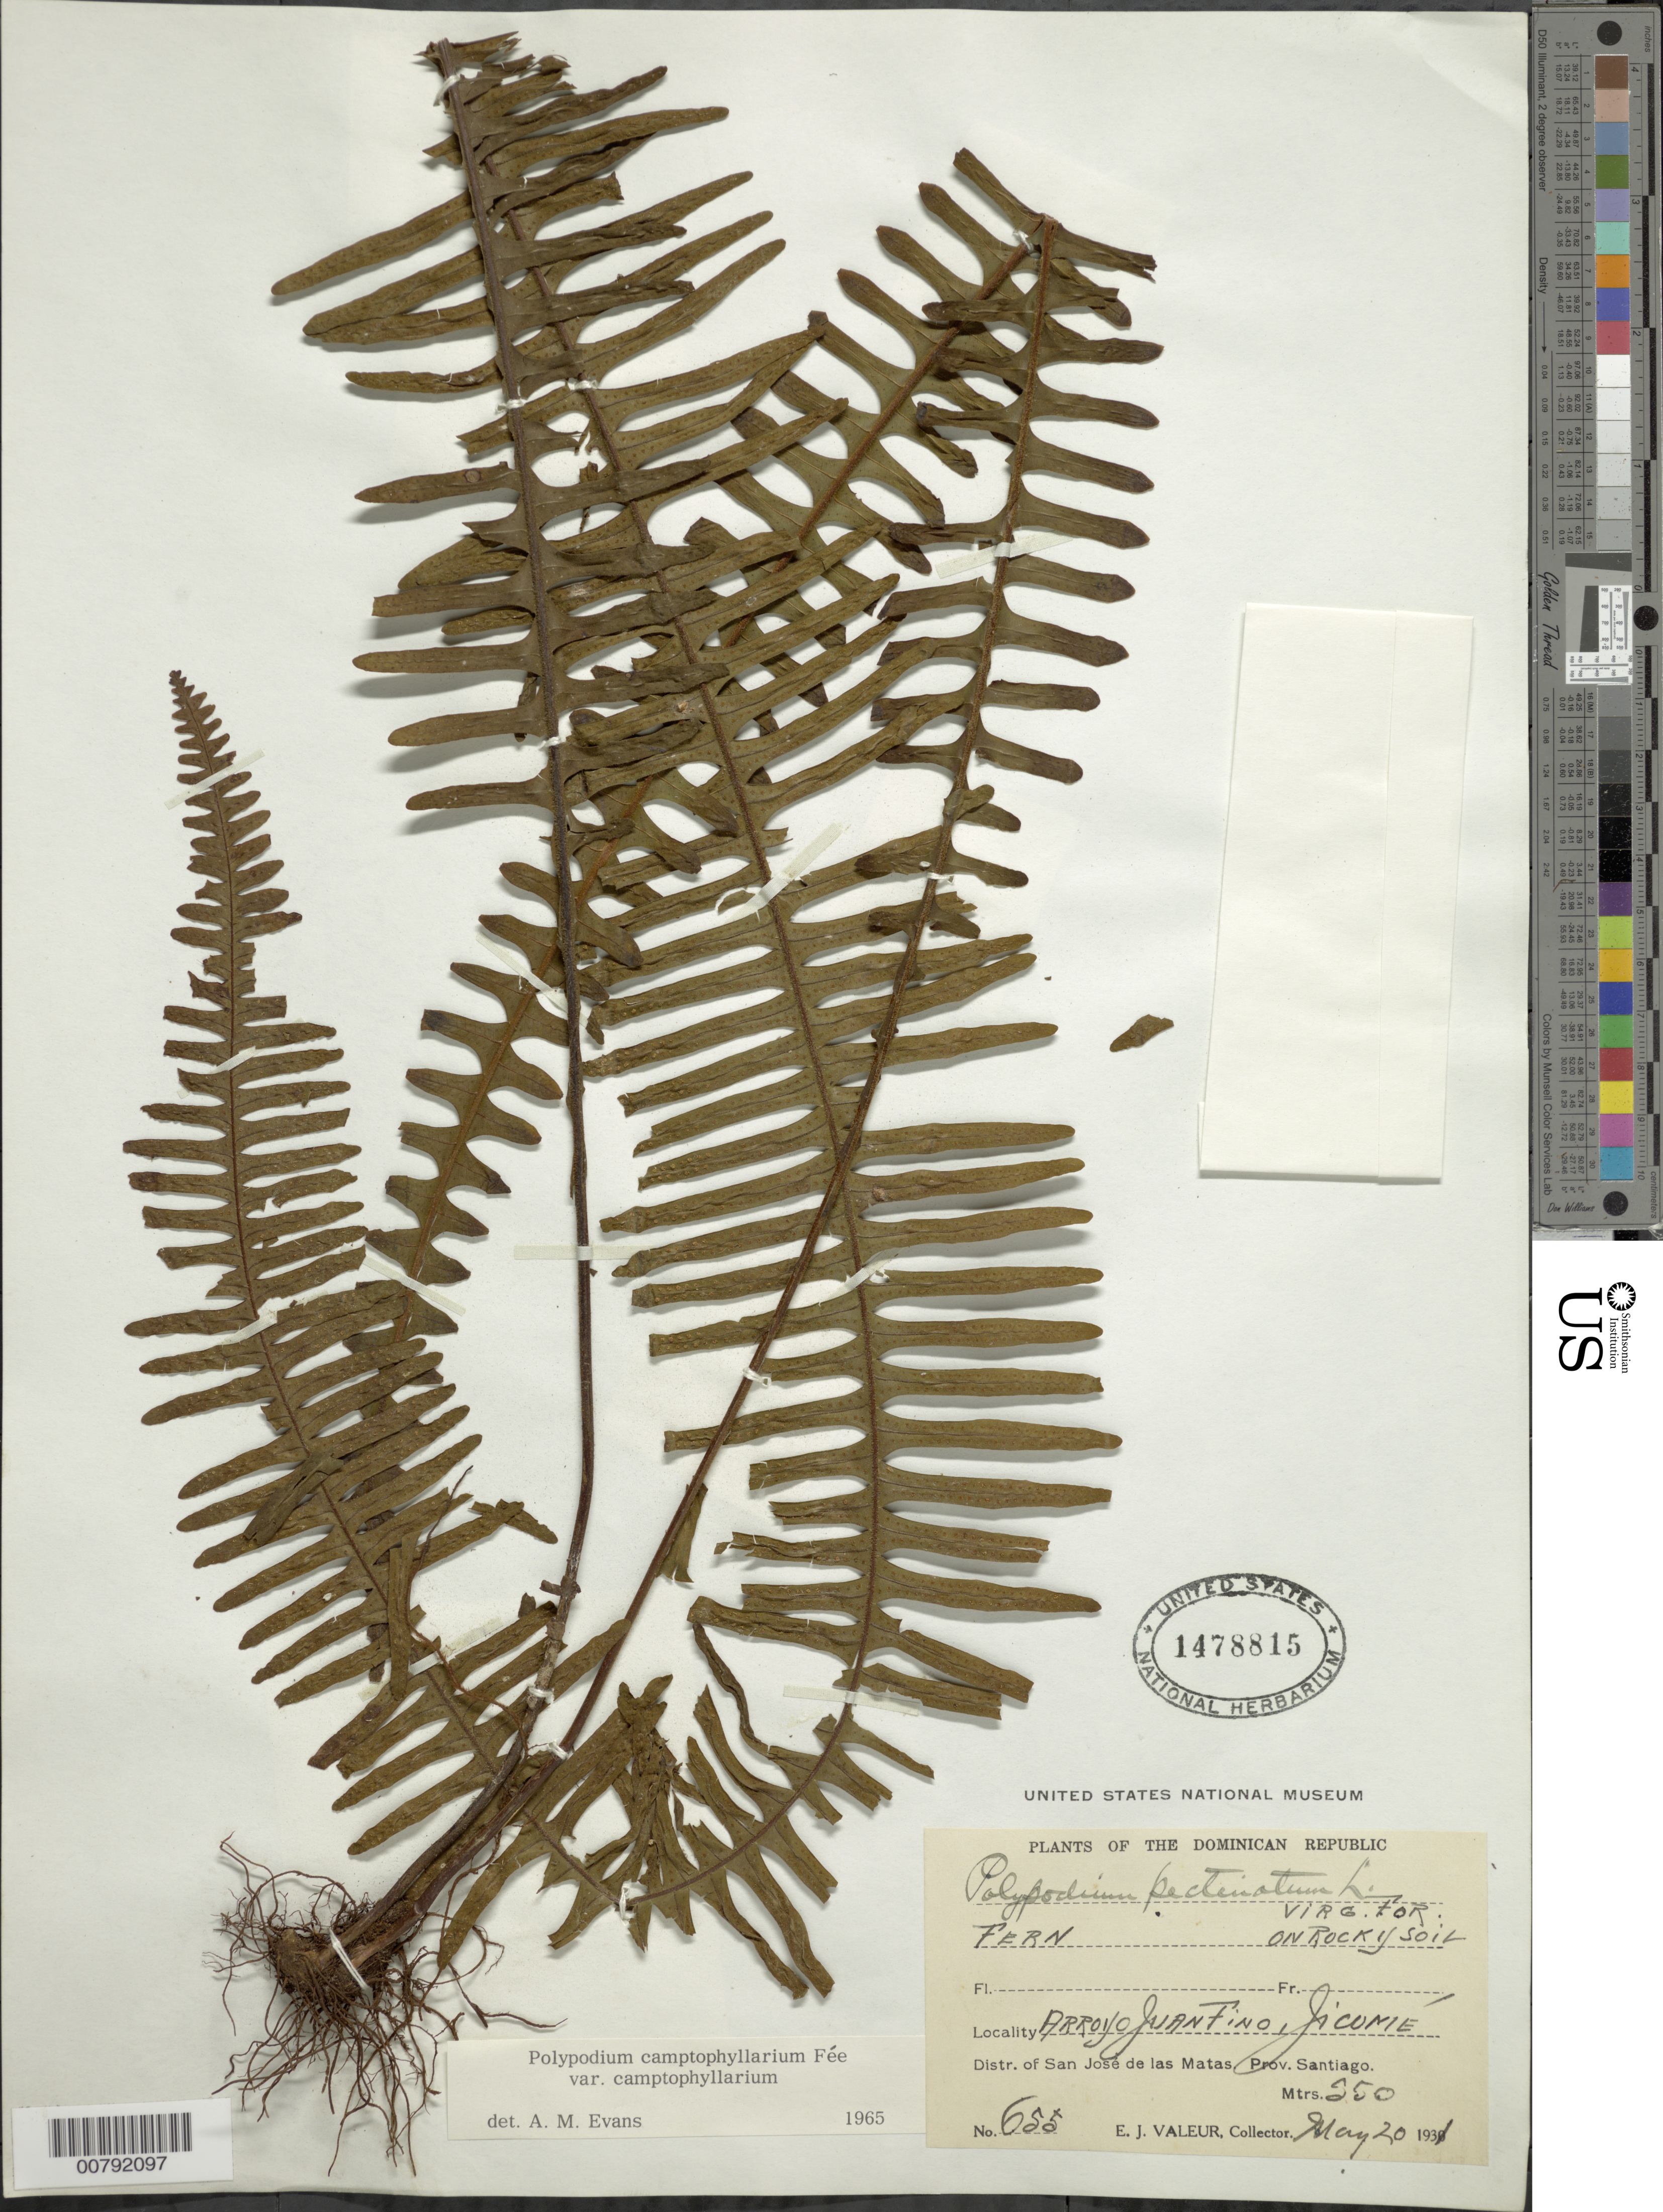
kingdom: Plantae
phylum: Tracheophyta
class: Polypodiopsida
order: Polypodiales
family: Polypodiaceae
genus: Pecluma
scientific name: Pecluma camptophyllaria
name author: (Fée) M.G. Price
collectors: E. Valeur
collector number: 655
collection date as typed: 20 May 1931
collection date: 1931-05-20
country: Dominican Republic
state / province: Santiago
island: Hispaniola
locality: Distr. San José de las Matas, Arroyo Juan Fino, Jicomé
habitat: Virgin forest, on rocky soil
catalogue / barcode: US 1478815